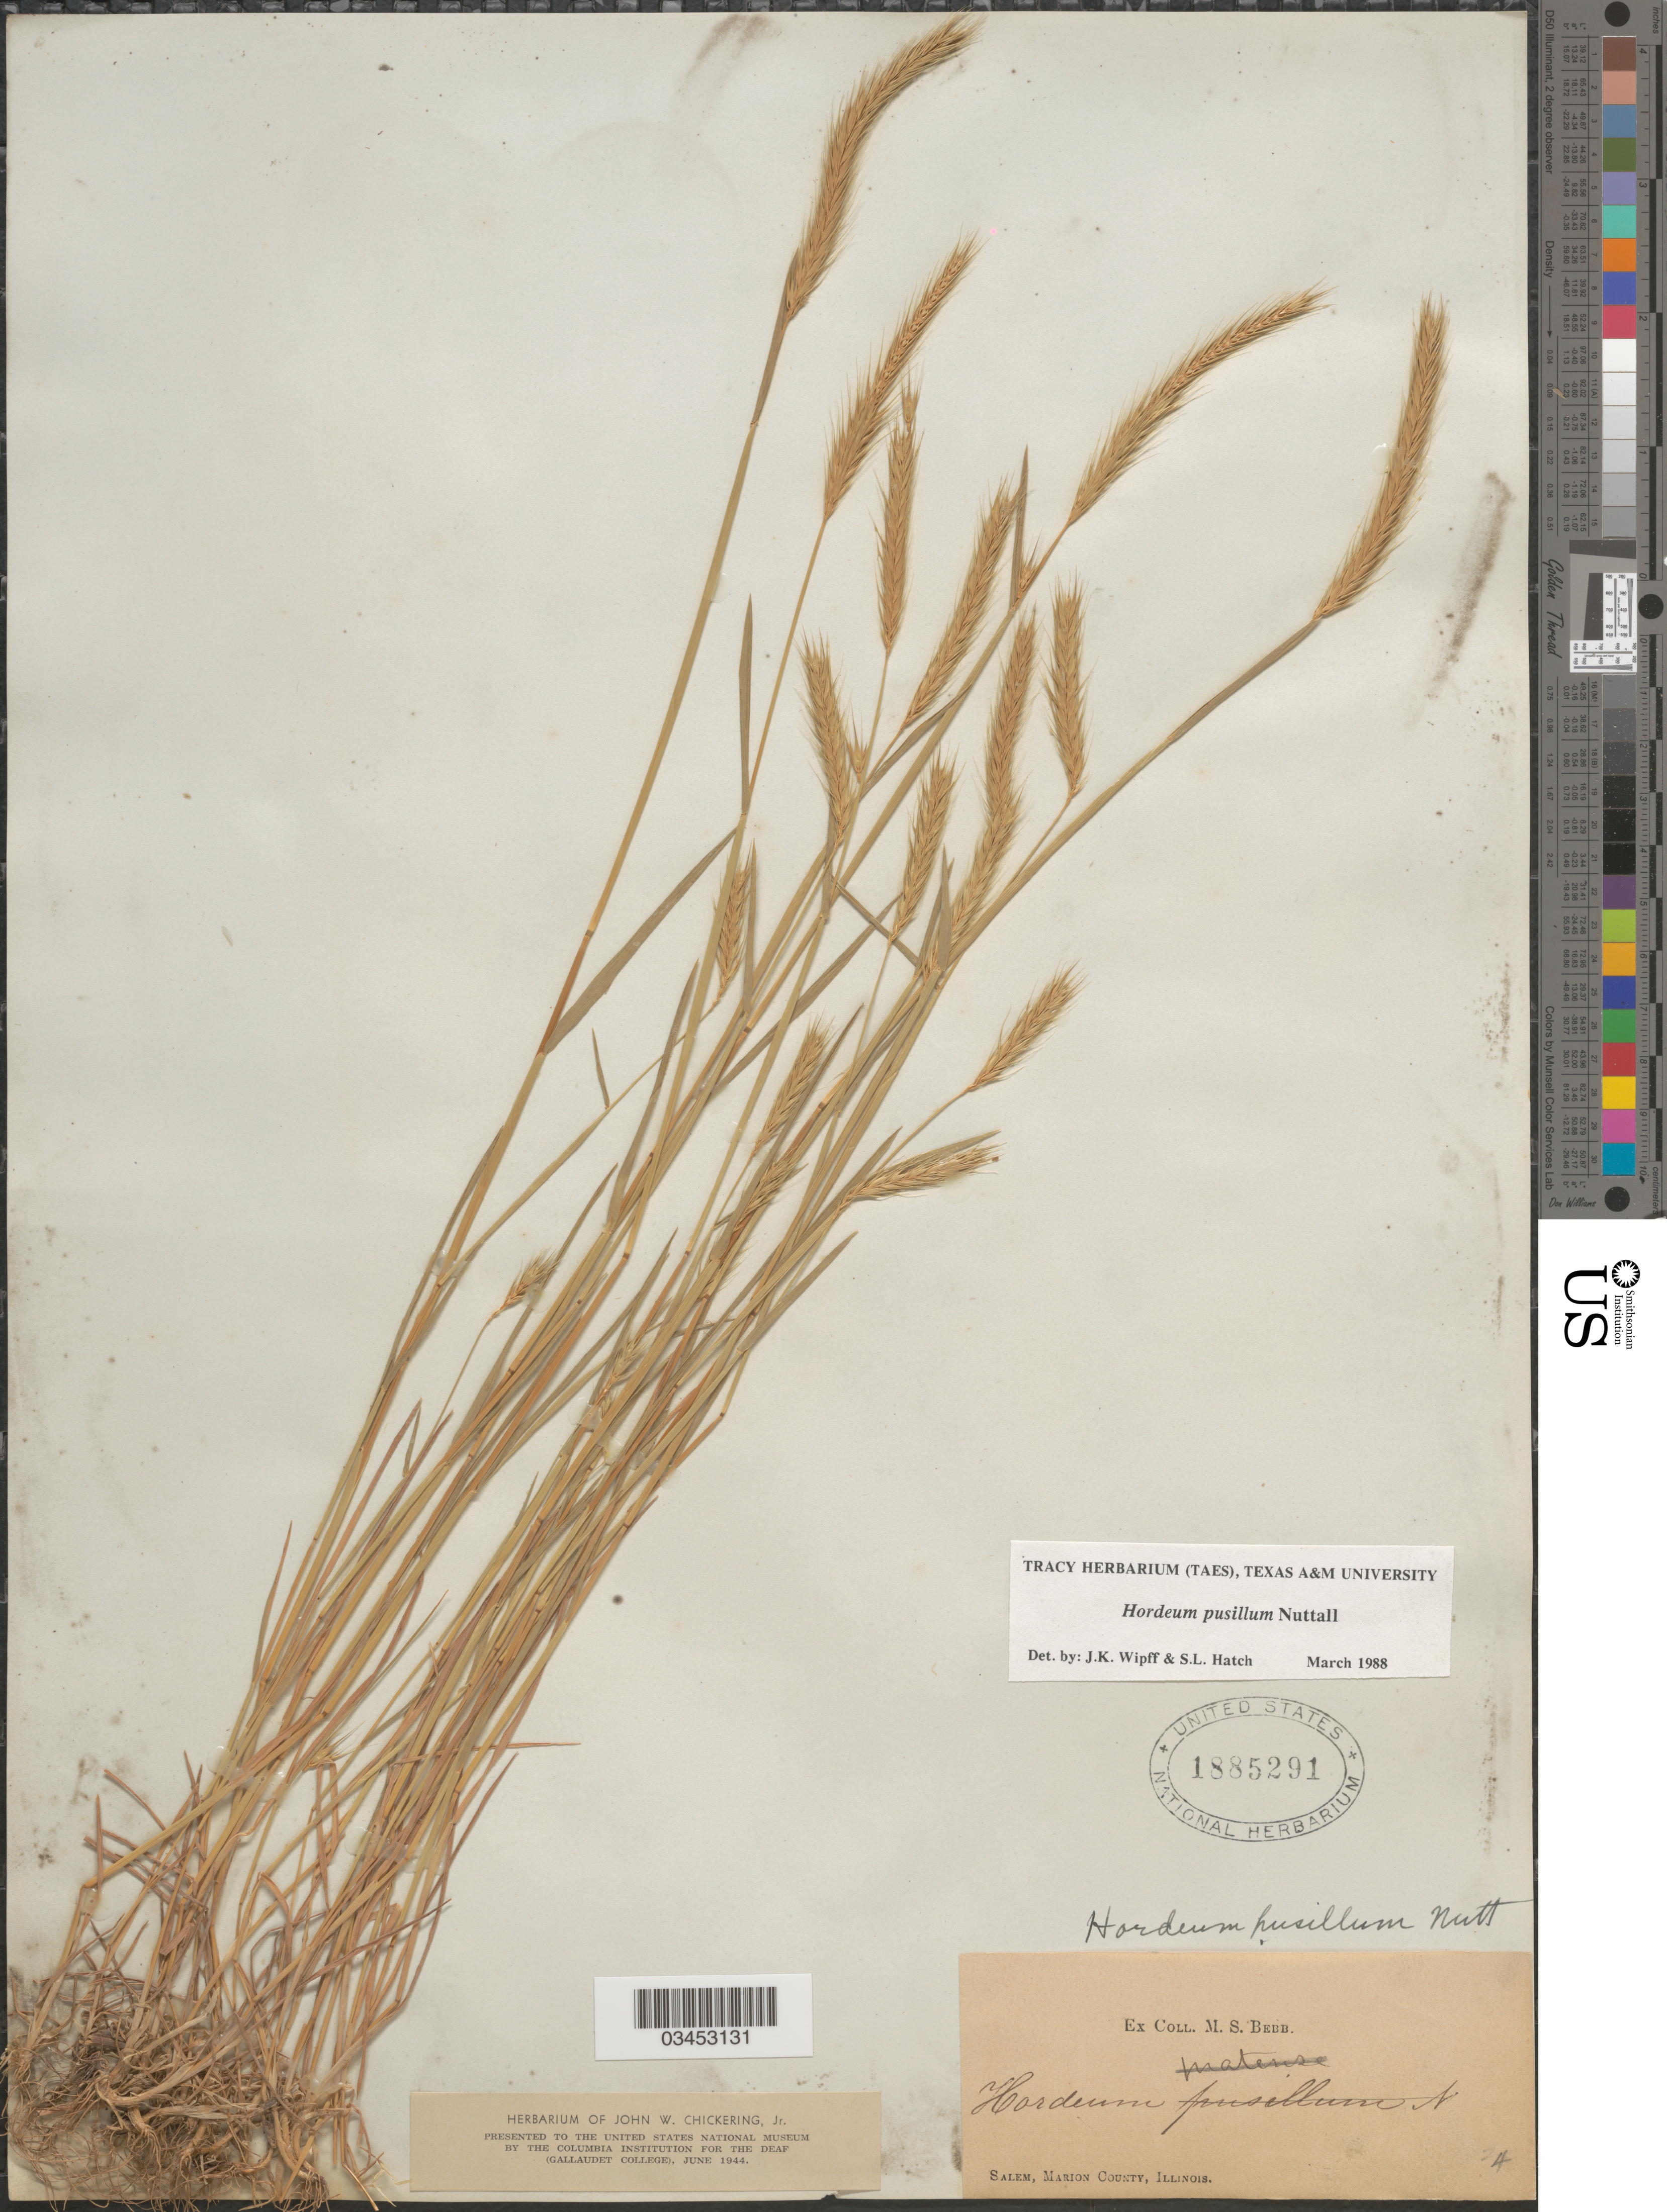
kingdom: Plantae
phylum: Tracheophyta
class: Liliopsida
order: Poales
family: Poaceae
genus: Hordeum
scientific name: Hordeum pusillum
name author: Nutt.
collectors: M. Bebb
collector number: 24*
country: United States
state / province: Illinois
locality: Salem, Marion County.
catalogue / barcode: US 1885291